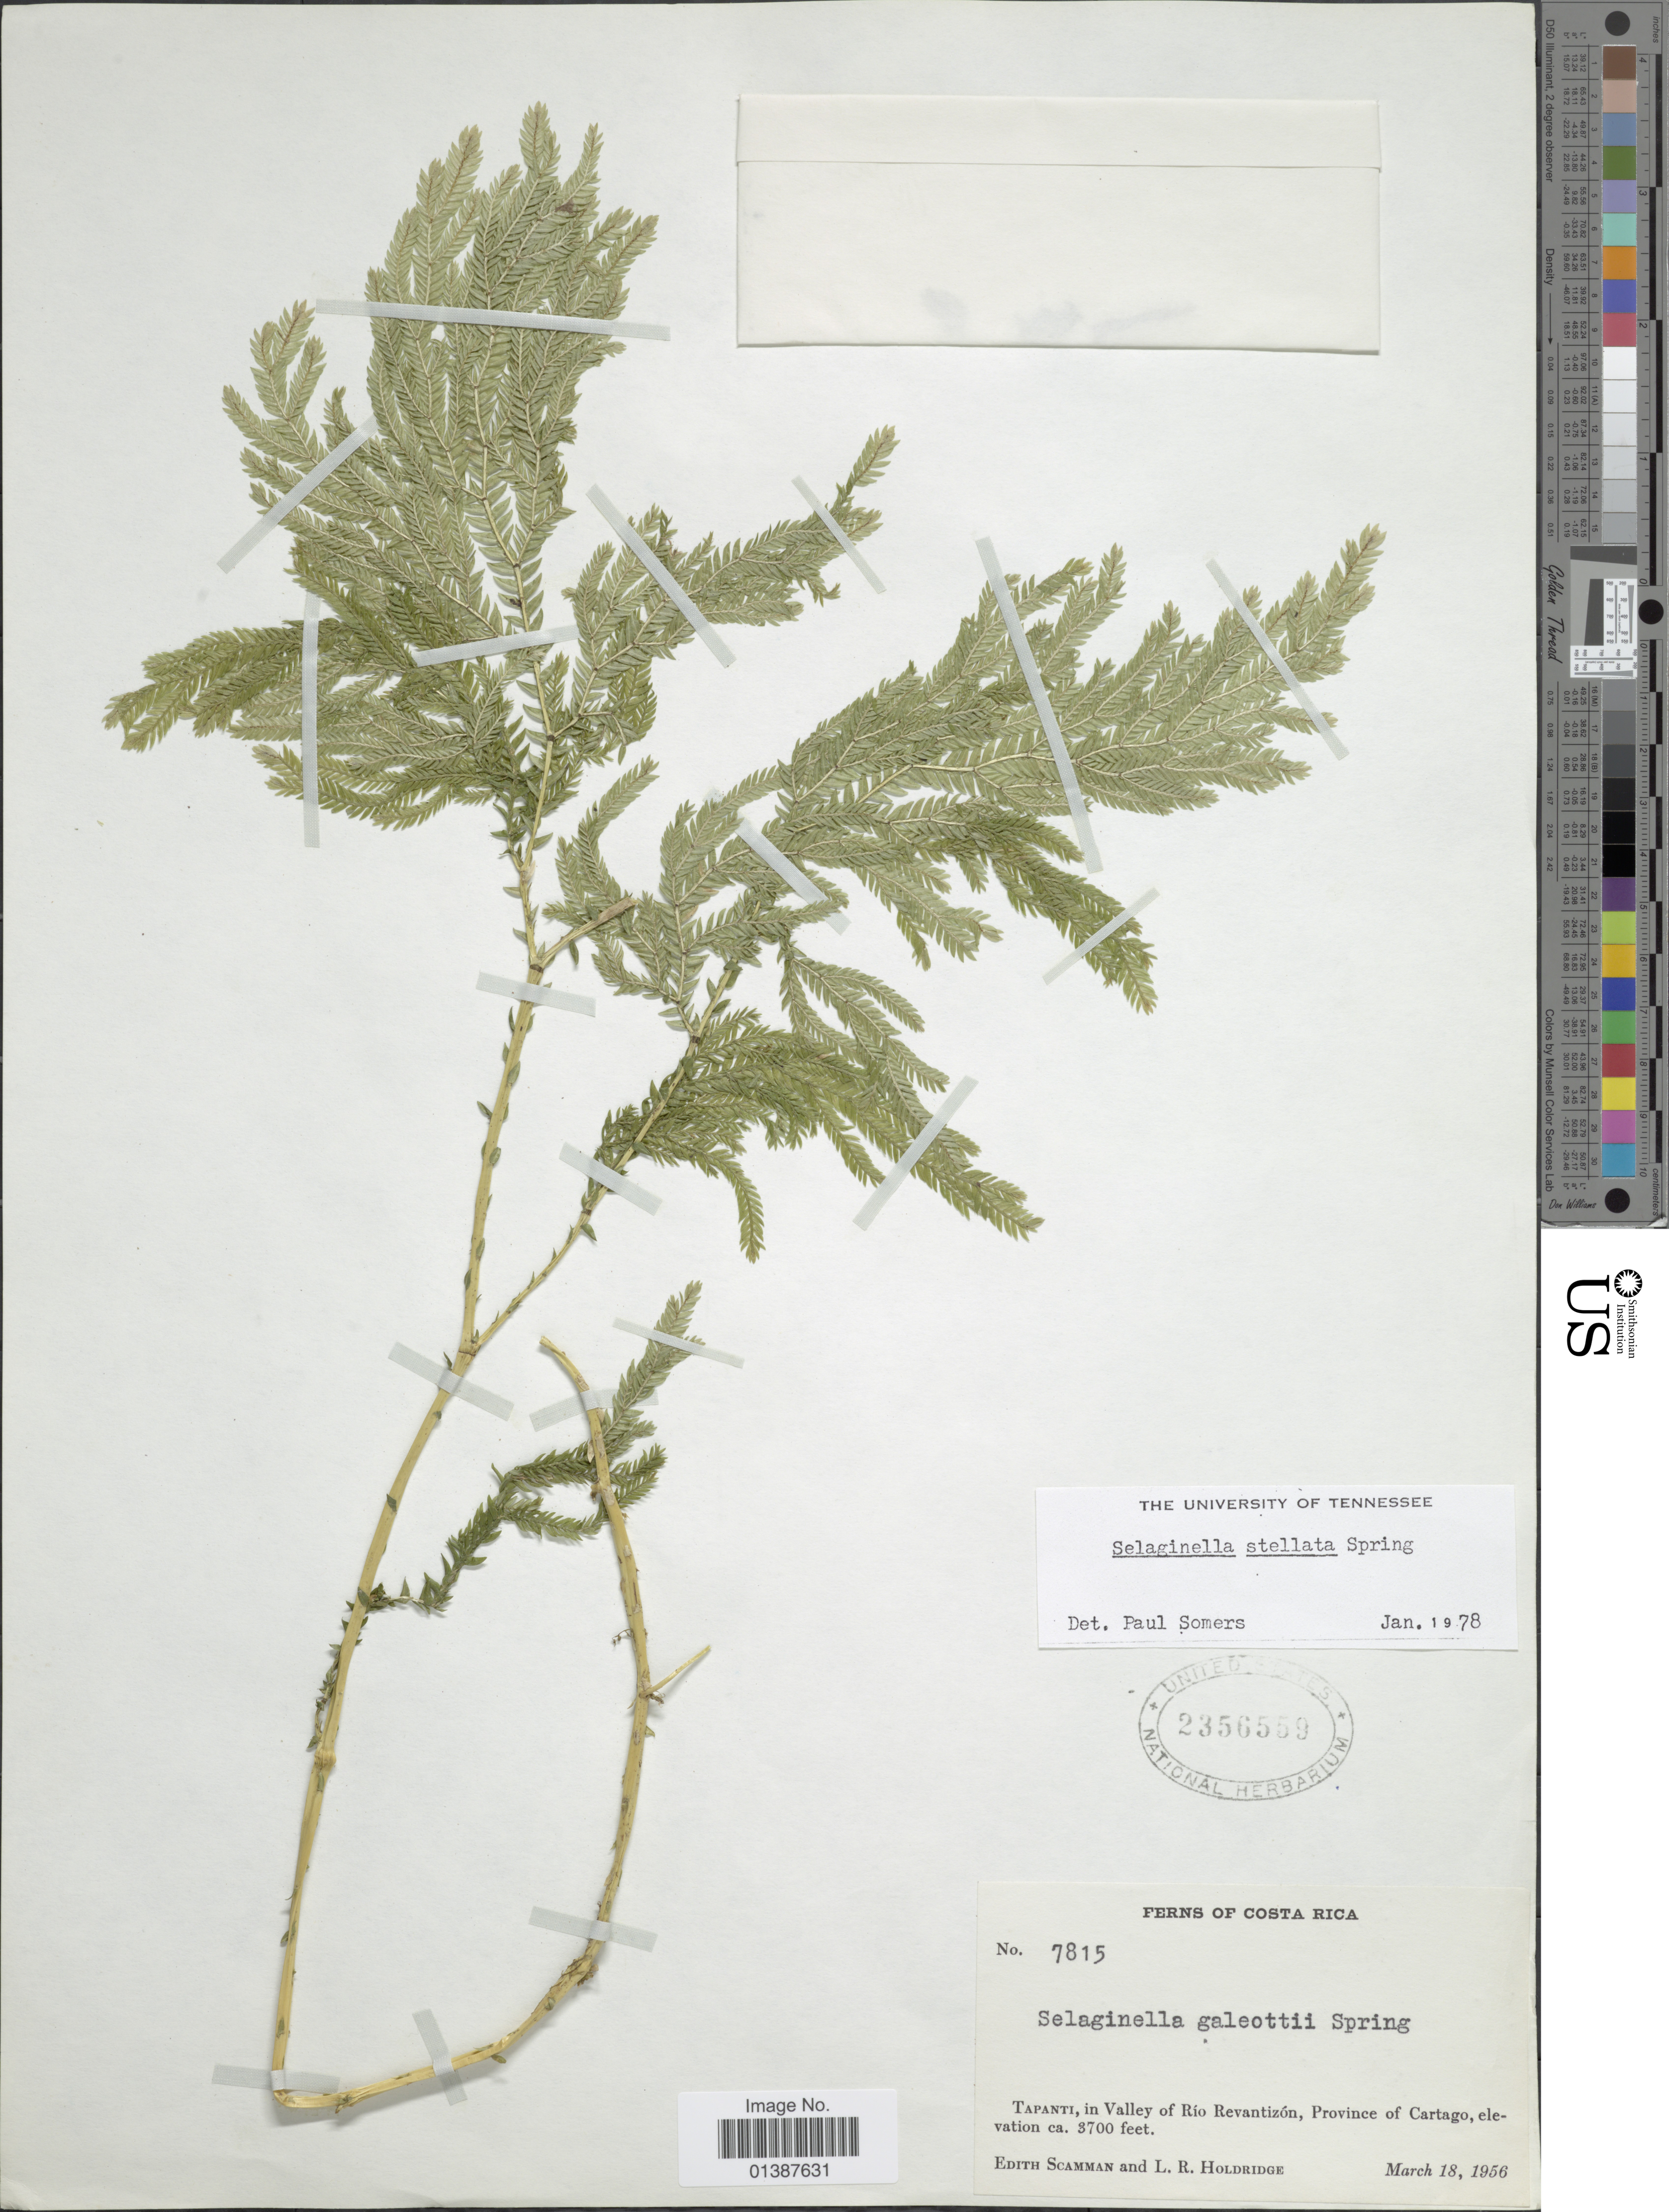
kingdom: Plantae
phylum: Tracheophyta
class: Lycopodiopsida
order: Selaginellales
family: Selaginellaceae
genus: Selaginella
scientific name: Selaginella galeottii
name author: Spring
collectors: E. Scamman & L. Holdridge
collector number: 7815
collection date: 1956-03-18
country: Costa Rica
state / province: Cartago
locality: Tapanti, in Valley of Río Revantizón, province of Cartago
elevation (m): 1128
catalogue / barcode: US 2356559